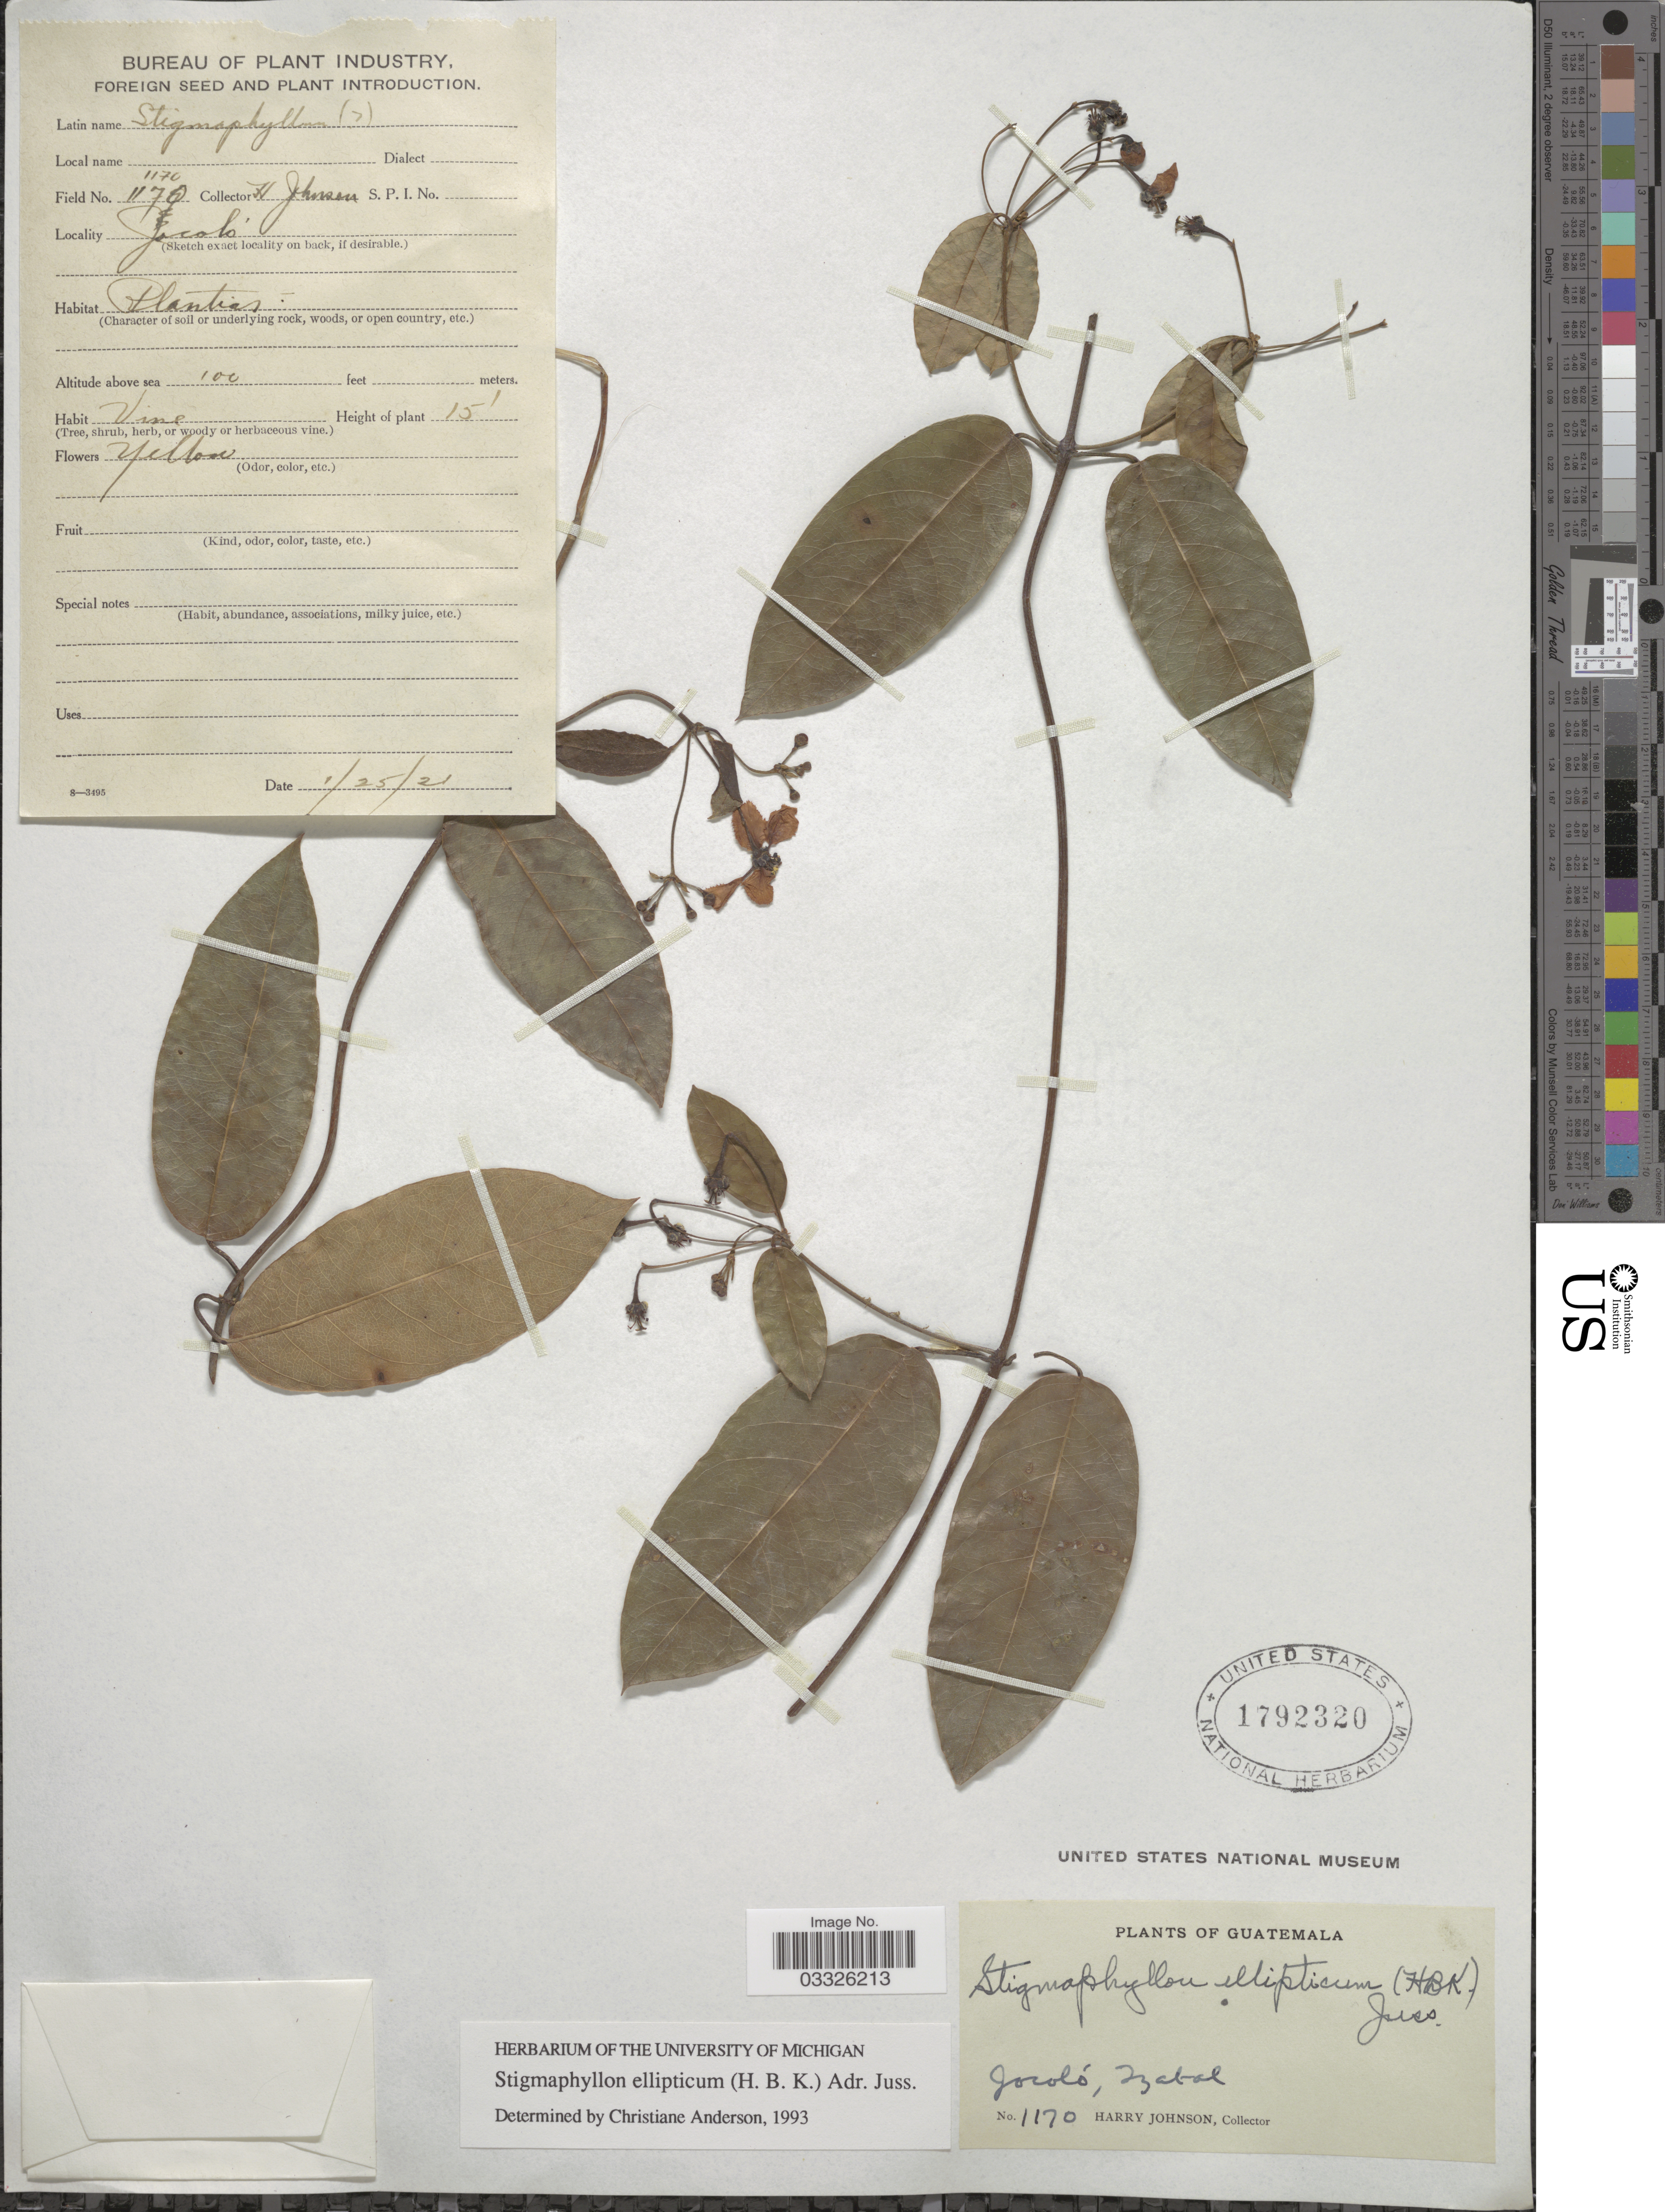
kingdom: Plantae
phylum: Tracheophyta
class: Magnoliopsida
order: Malpighiales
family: Malpighiaceae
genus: Stigmaphyllon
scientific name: Stigmaphyllon ellipticum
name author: (Kunth) A. Juss.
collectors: H. Johnson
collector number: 1170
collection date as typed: Transcribed d/m/y: 25/1/21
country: Guatemala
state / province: Izabal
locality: Jacoló.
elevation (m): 30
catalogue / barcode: US 1792320